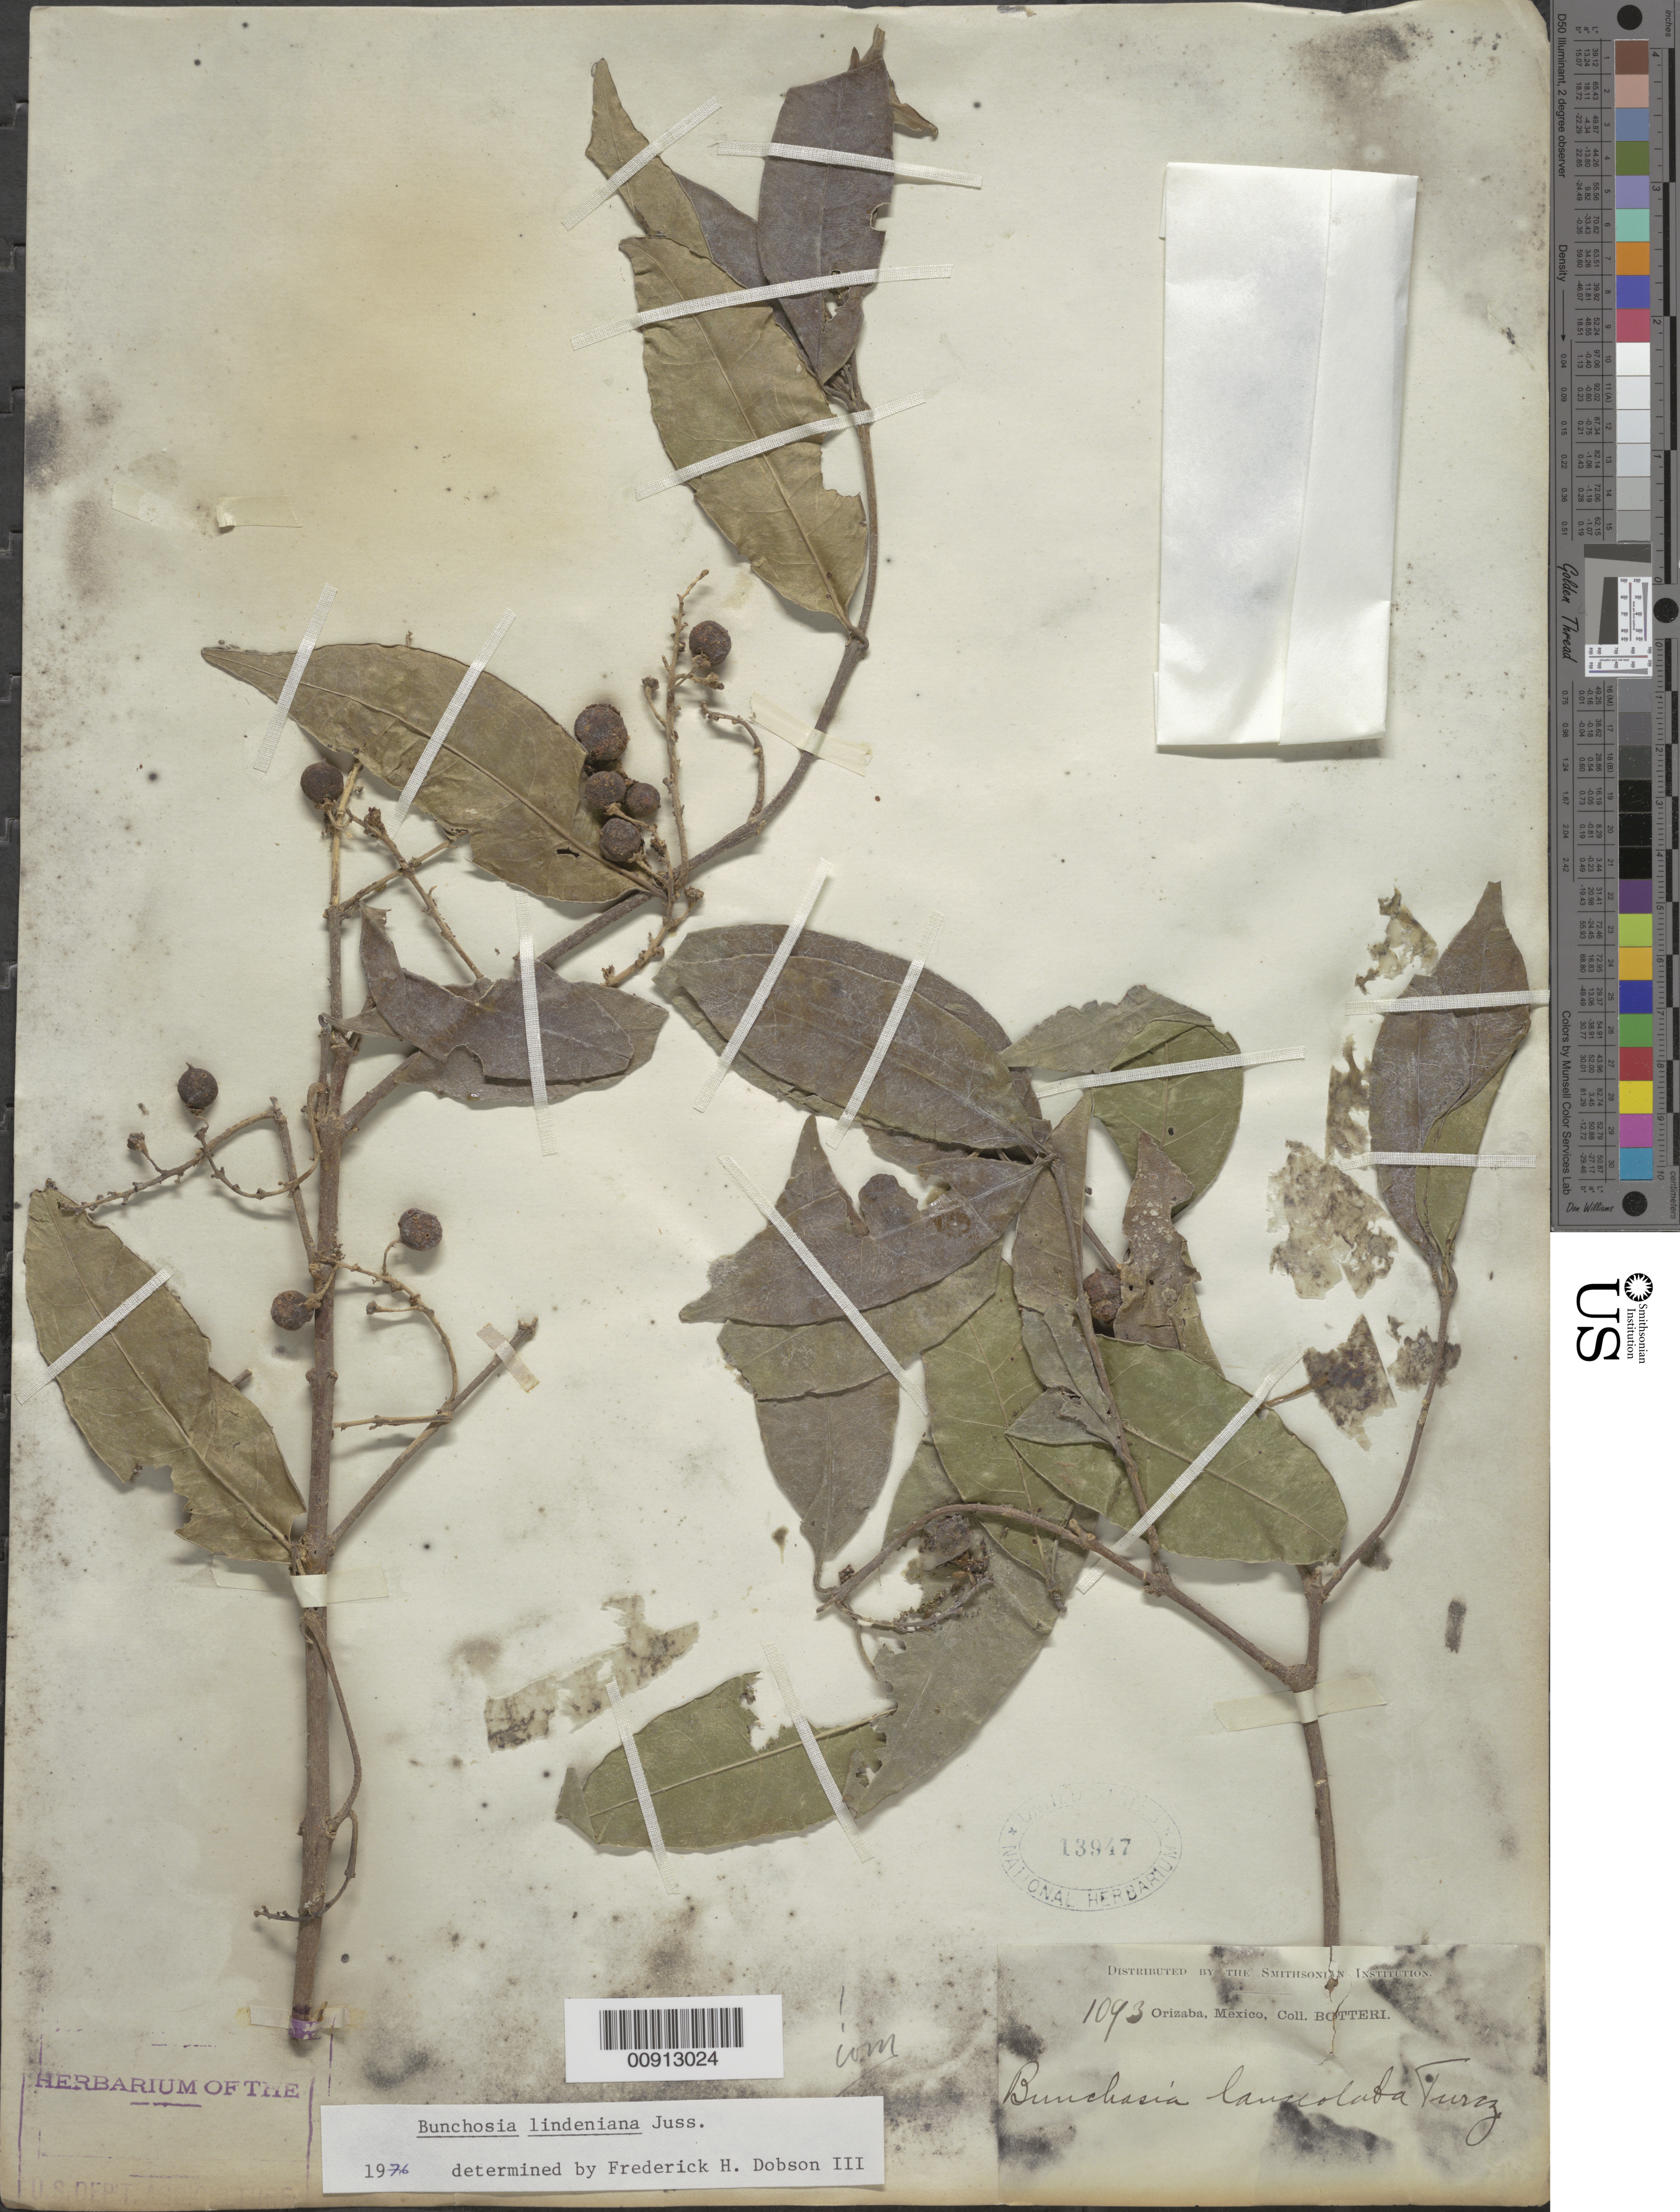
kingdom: Plantae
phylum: Tracheophyta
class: Magnoliopsida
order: Malpighiales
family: Malpighiaceae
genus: Bunchosia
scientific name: Bunchosia lindeniana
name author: A. Juss.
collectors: M. Botteri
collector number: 1093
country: Mexico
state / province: Veracruz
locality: Orizaba.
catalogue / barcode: US 13947